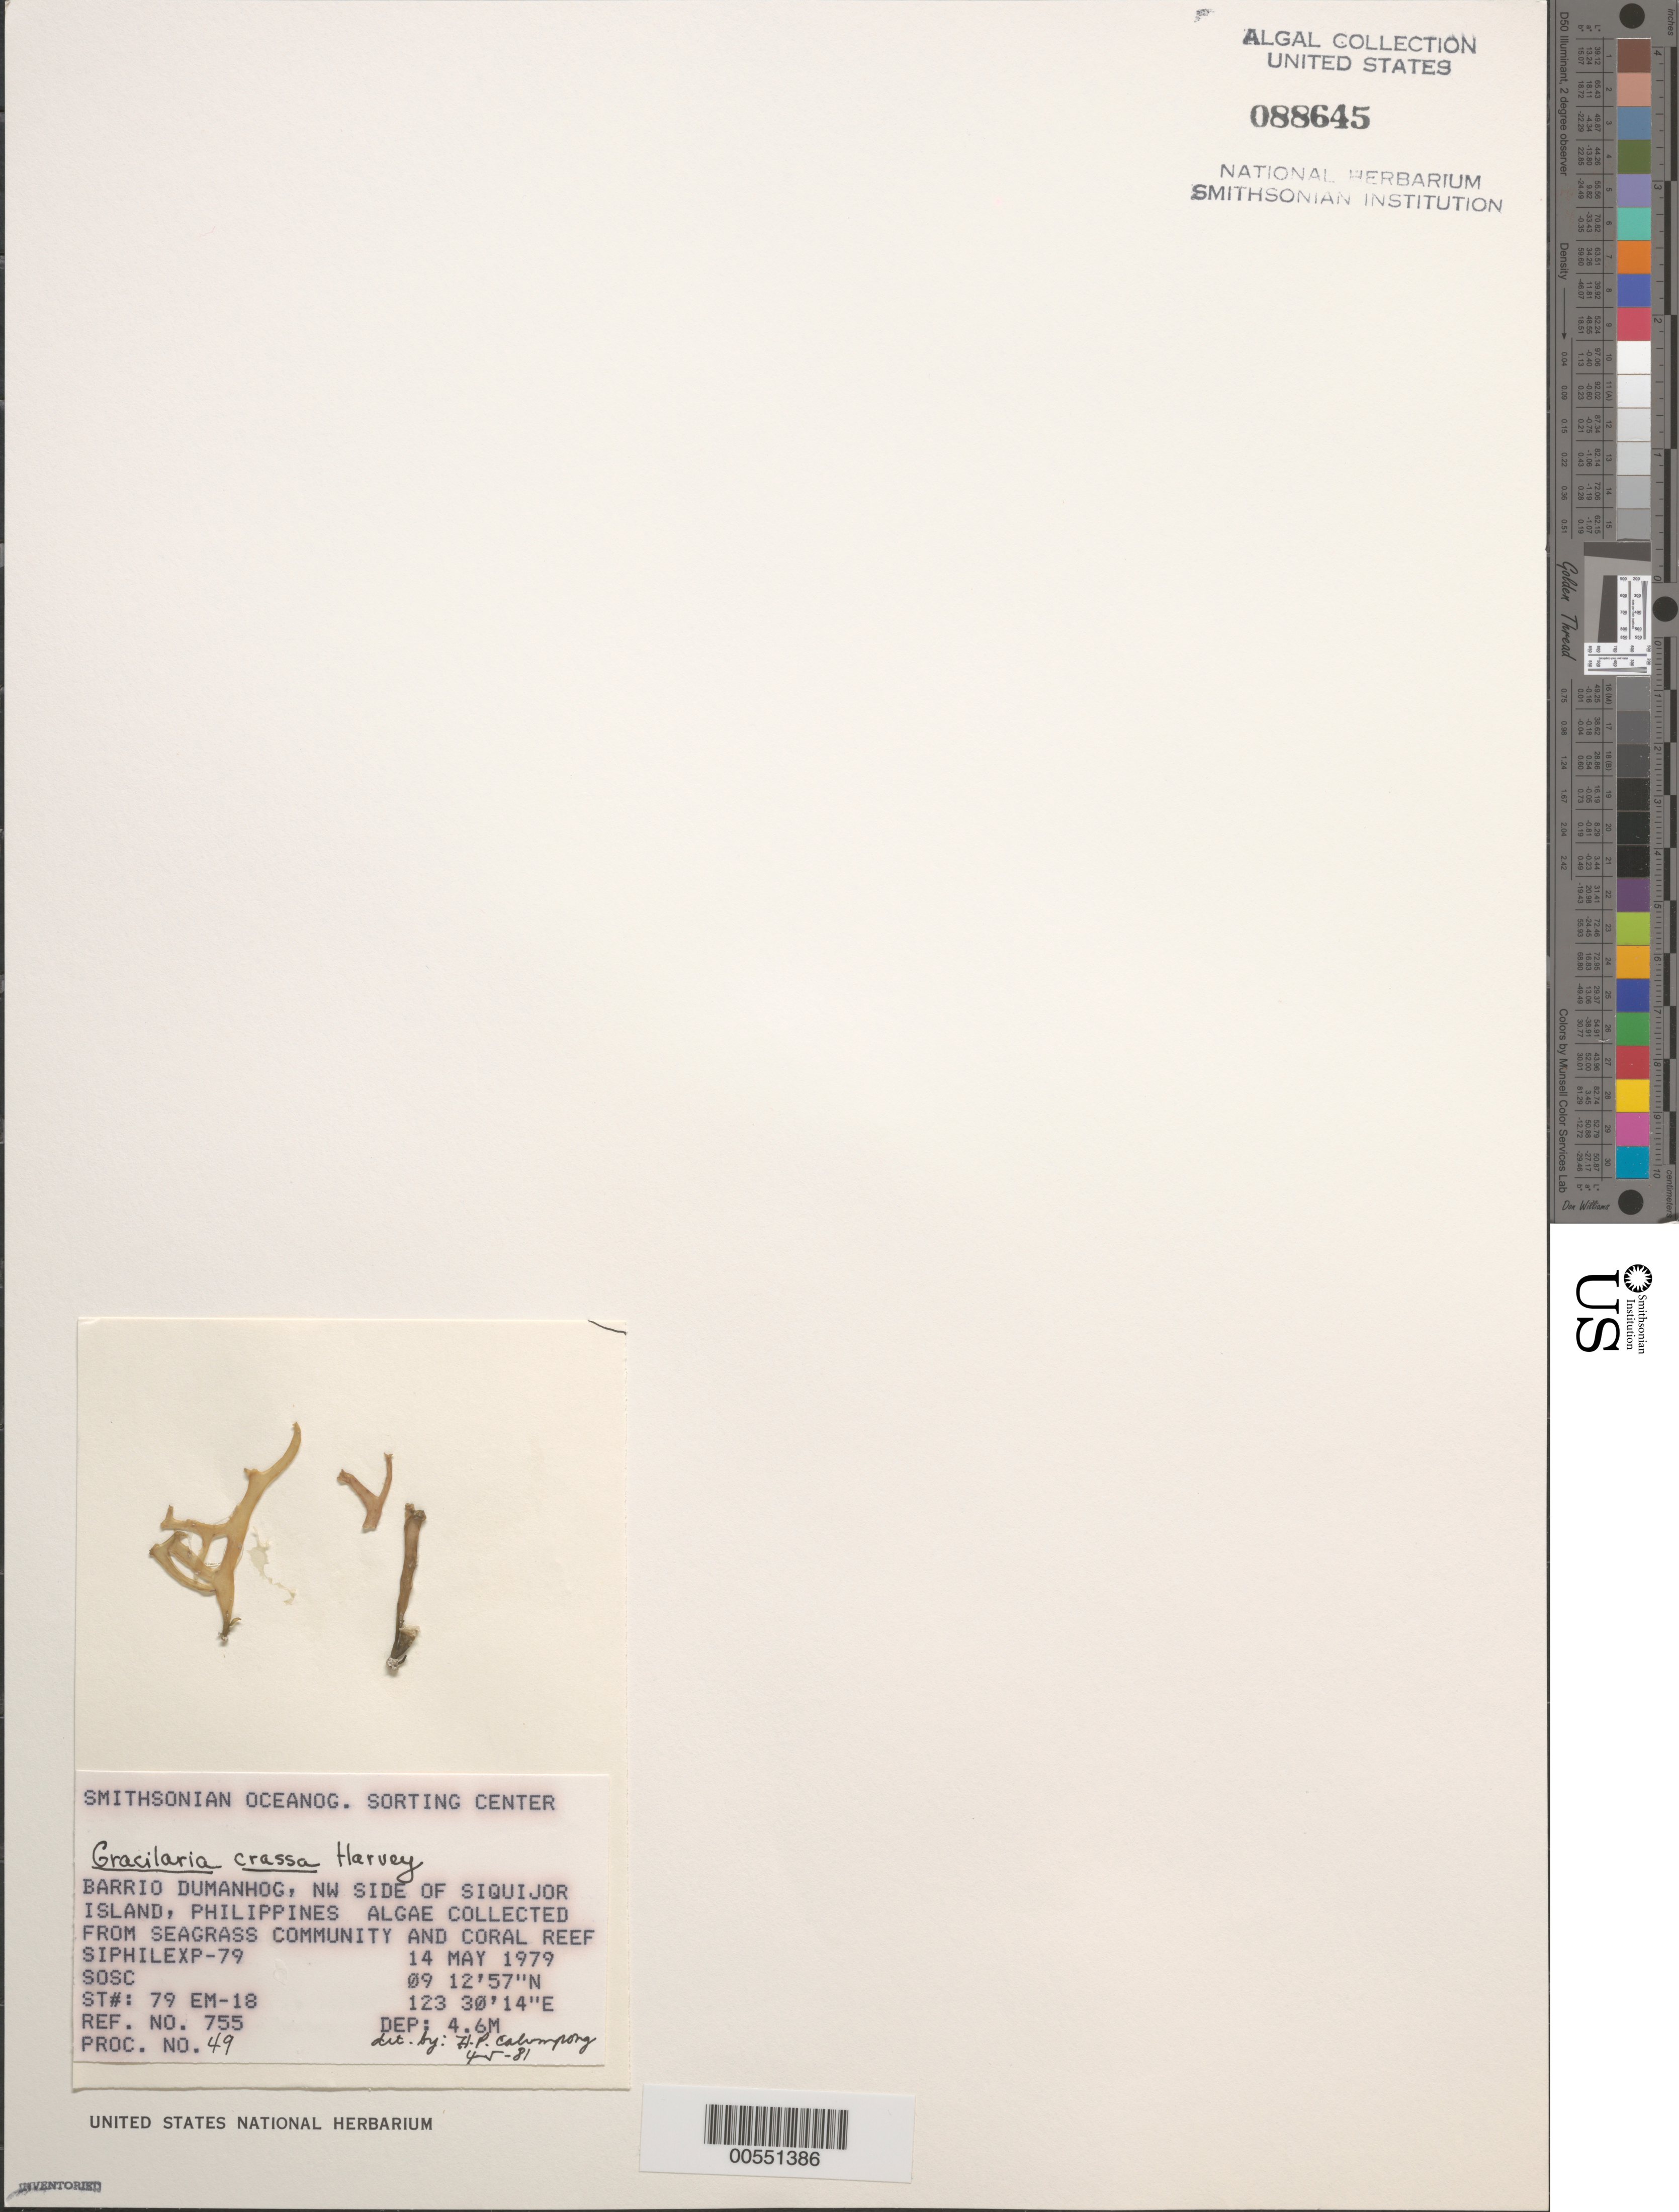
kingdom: Plantae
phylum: Rhodophyta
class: Florideophyceae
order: Gracilariales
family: Gracilariaceae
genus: Gracilaria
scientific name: Gracilaria canaliculata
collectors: SOSC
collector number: Station 79 Em-18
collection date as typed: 14 May 1979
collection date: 1979-05-14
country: Philippines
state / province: Central Visayas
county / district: Siquijor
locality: Visayan, Barrio dumanhog, siquijor island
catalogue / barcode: US 88645